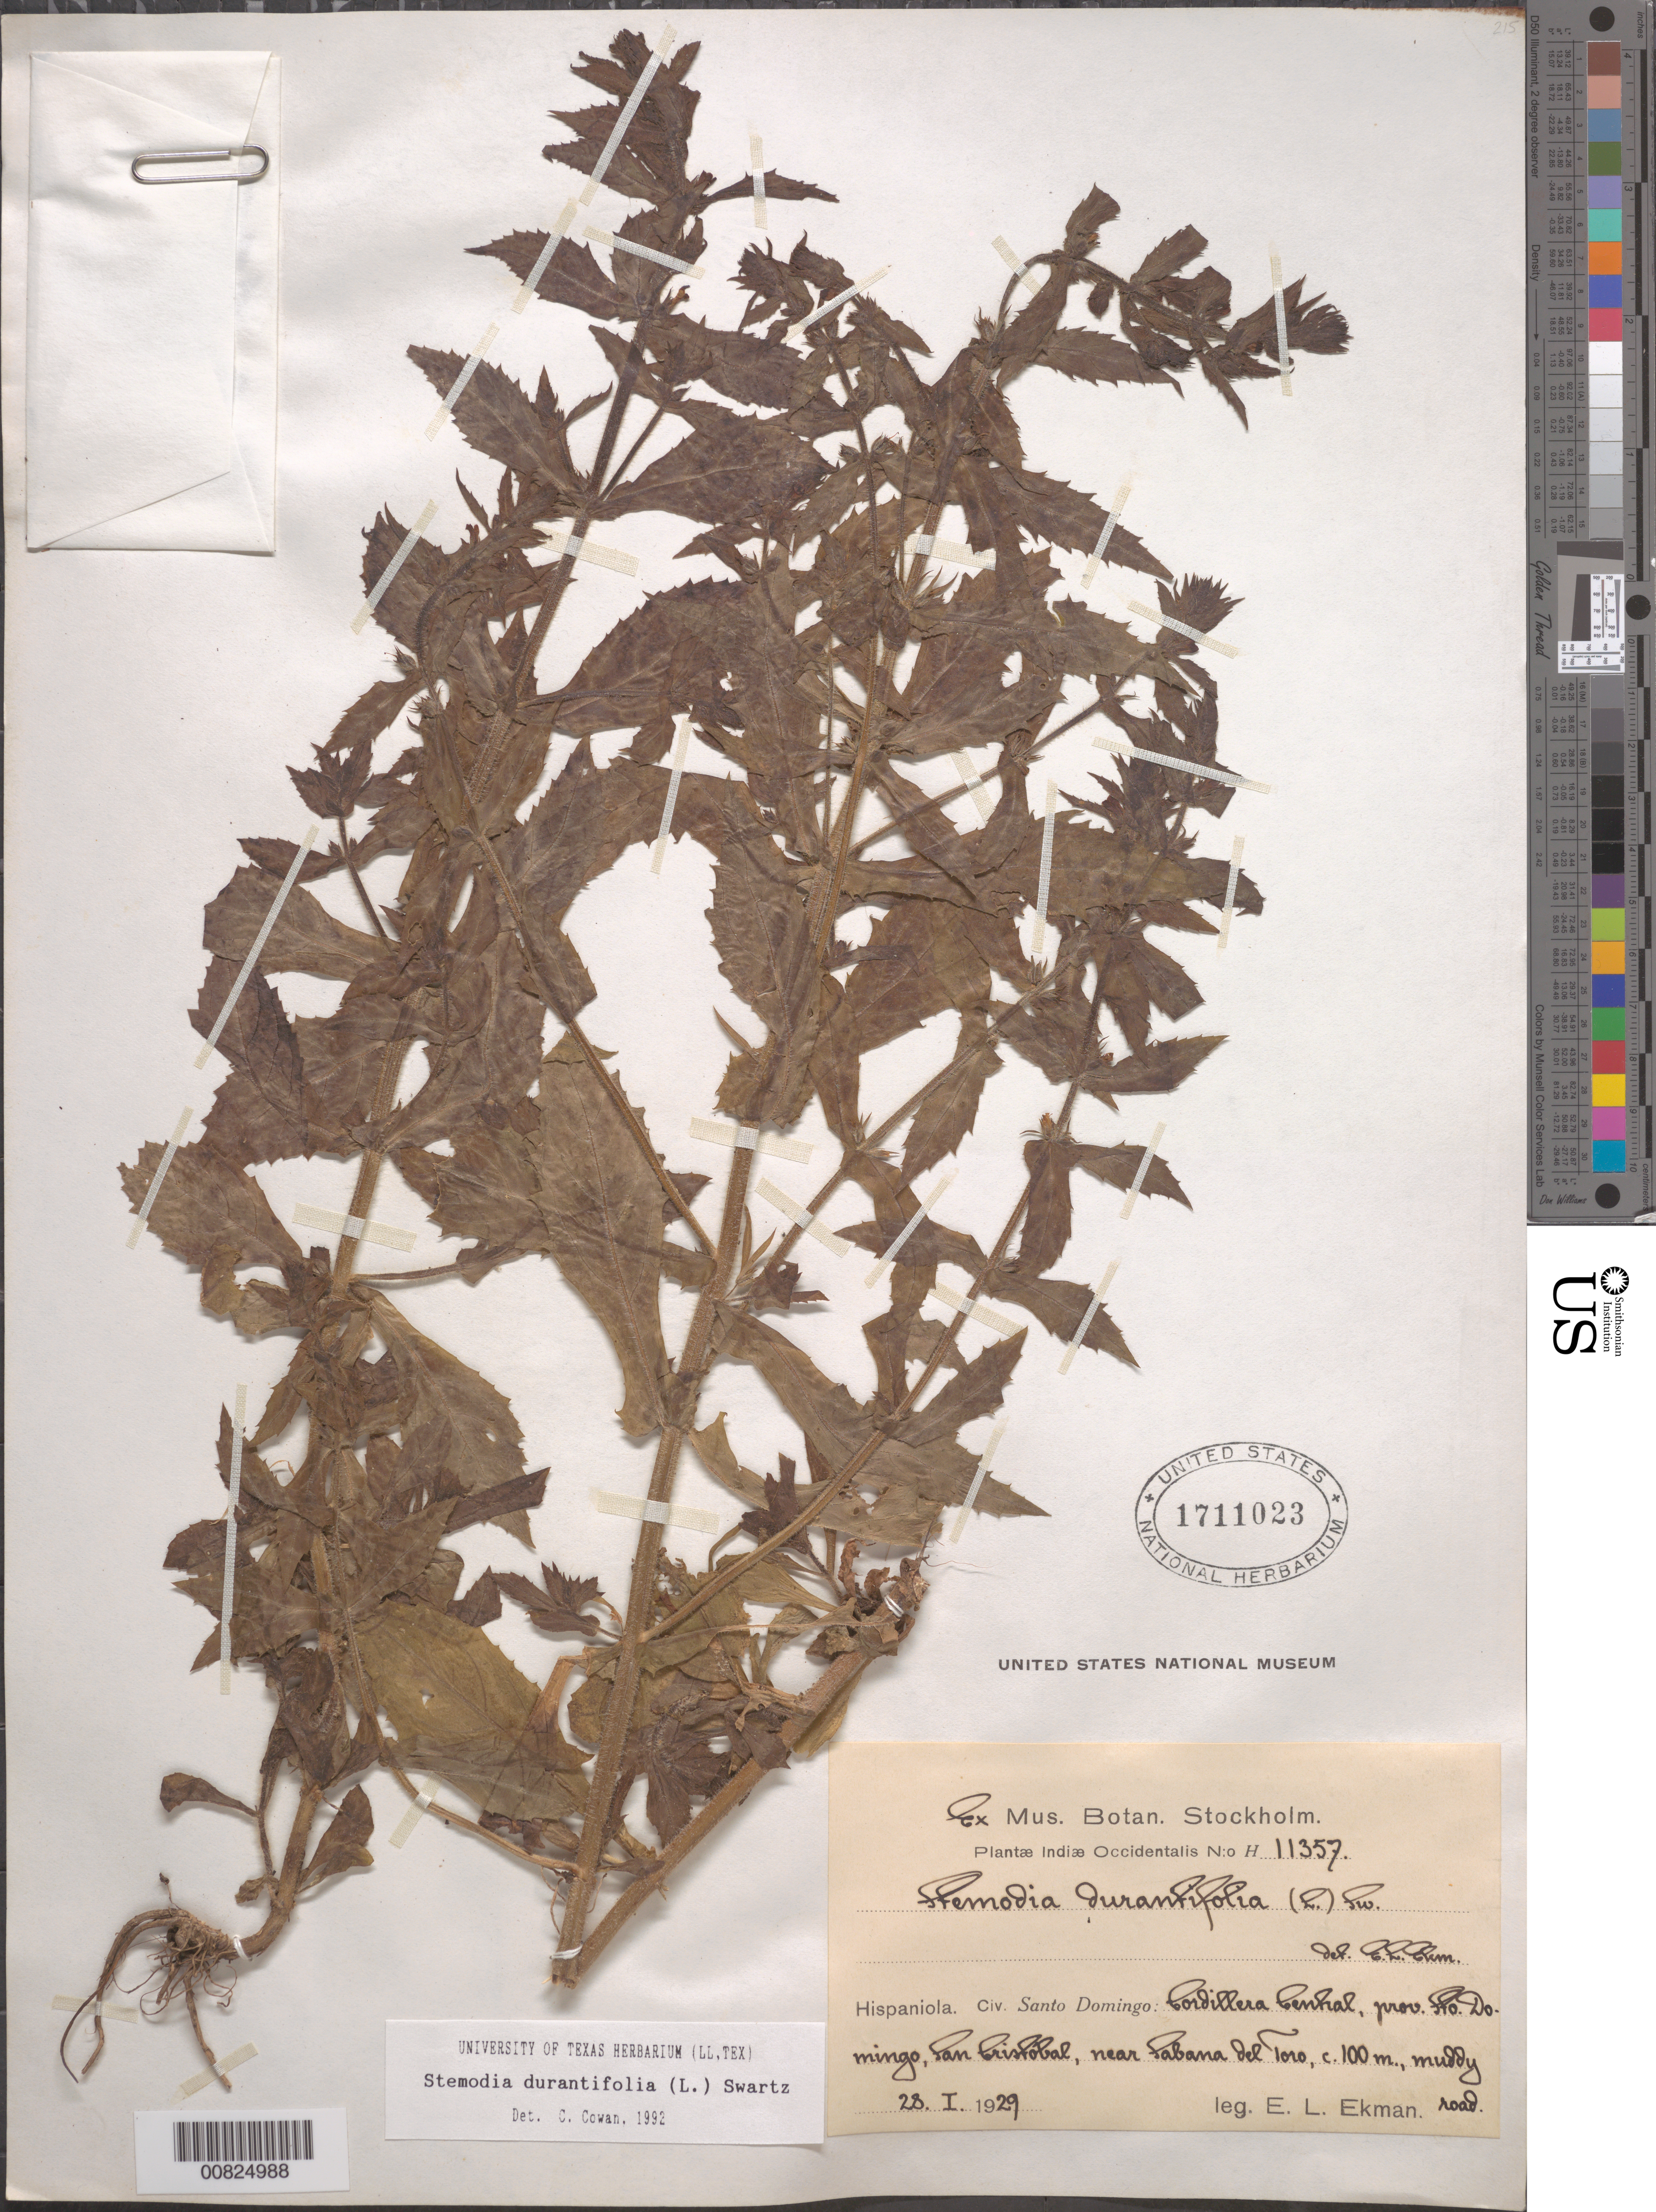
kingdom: Plantae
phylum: Tracheophyta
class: Magnoliopsida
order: Lamiales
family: Plantaginaceae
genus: Stemodia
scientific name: Stemodia durantifolia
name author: (L.) Sw.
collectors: E. L. Ekman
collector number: H 11357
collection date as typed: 28 Jan 1929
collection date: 1929-01-28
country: Dominican Republic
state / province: San Cristobal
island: Hispaniola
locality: Cordillera Central, San Cristobal, near Sabana del Toro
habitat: Muddy road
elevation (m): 100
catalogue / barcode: US 1711023